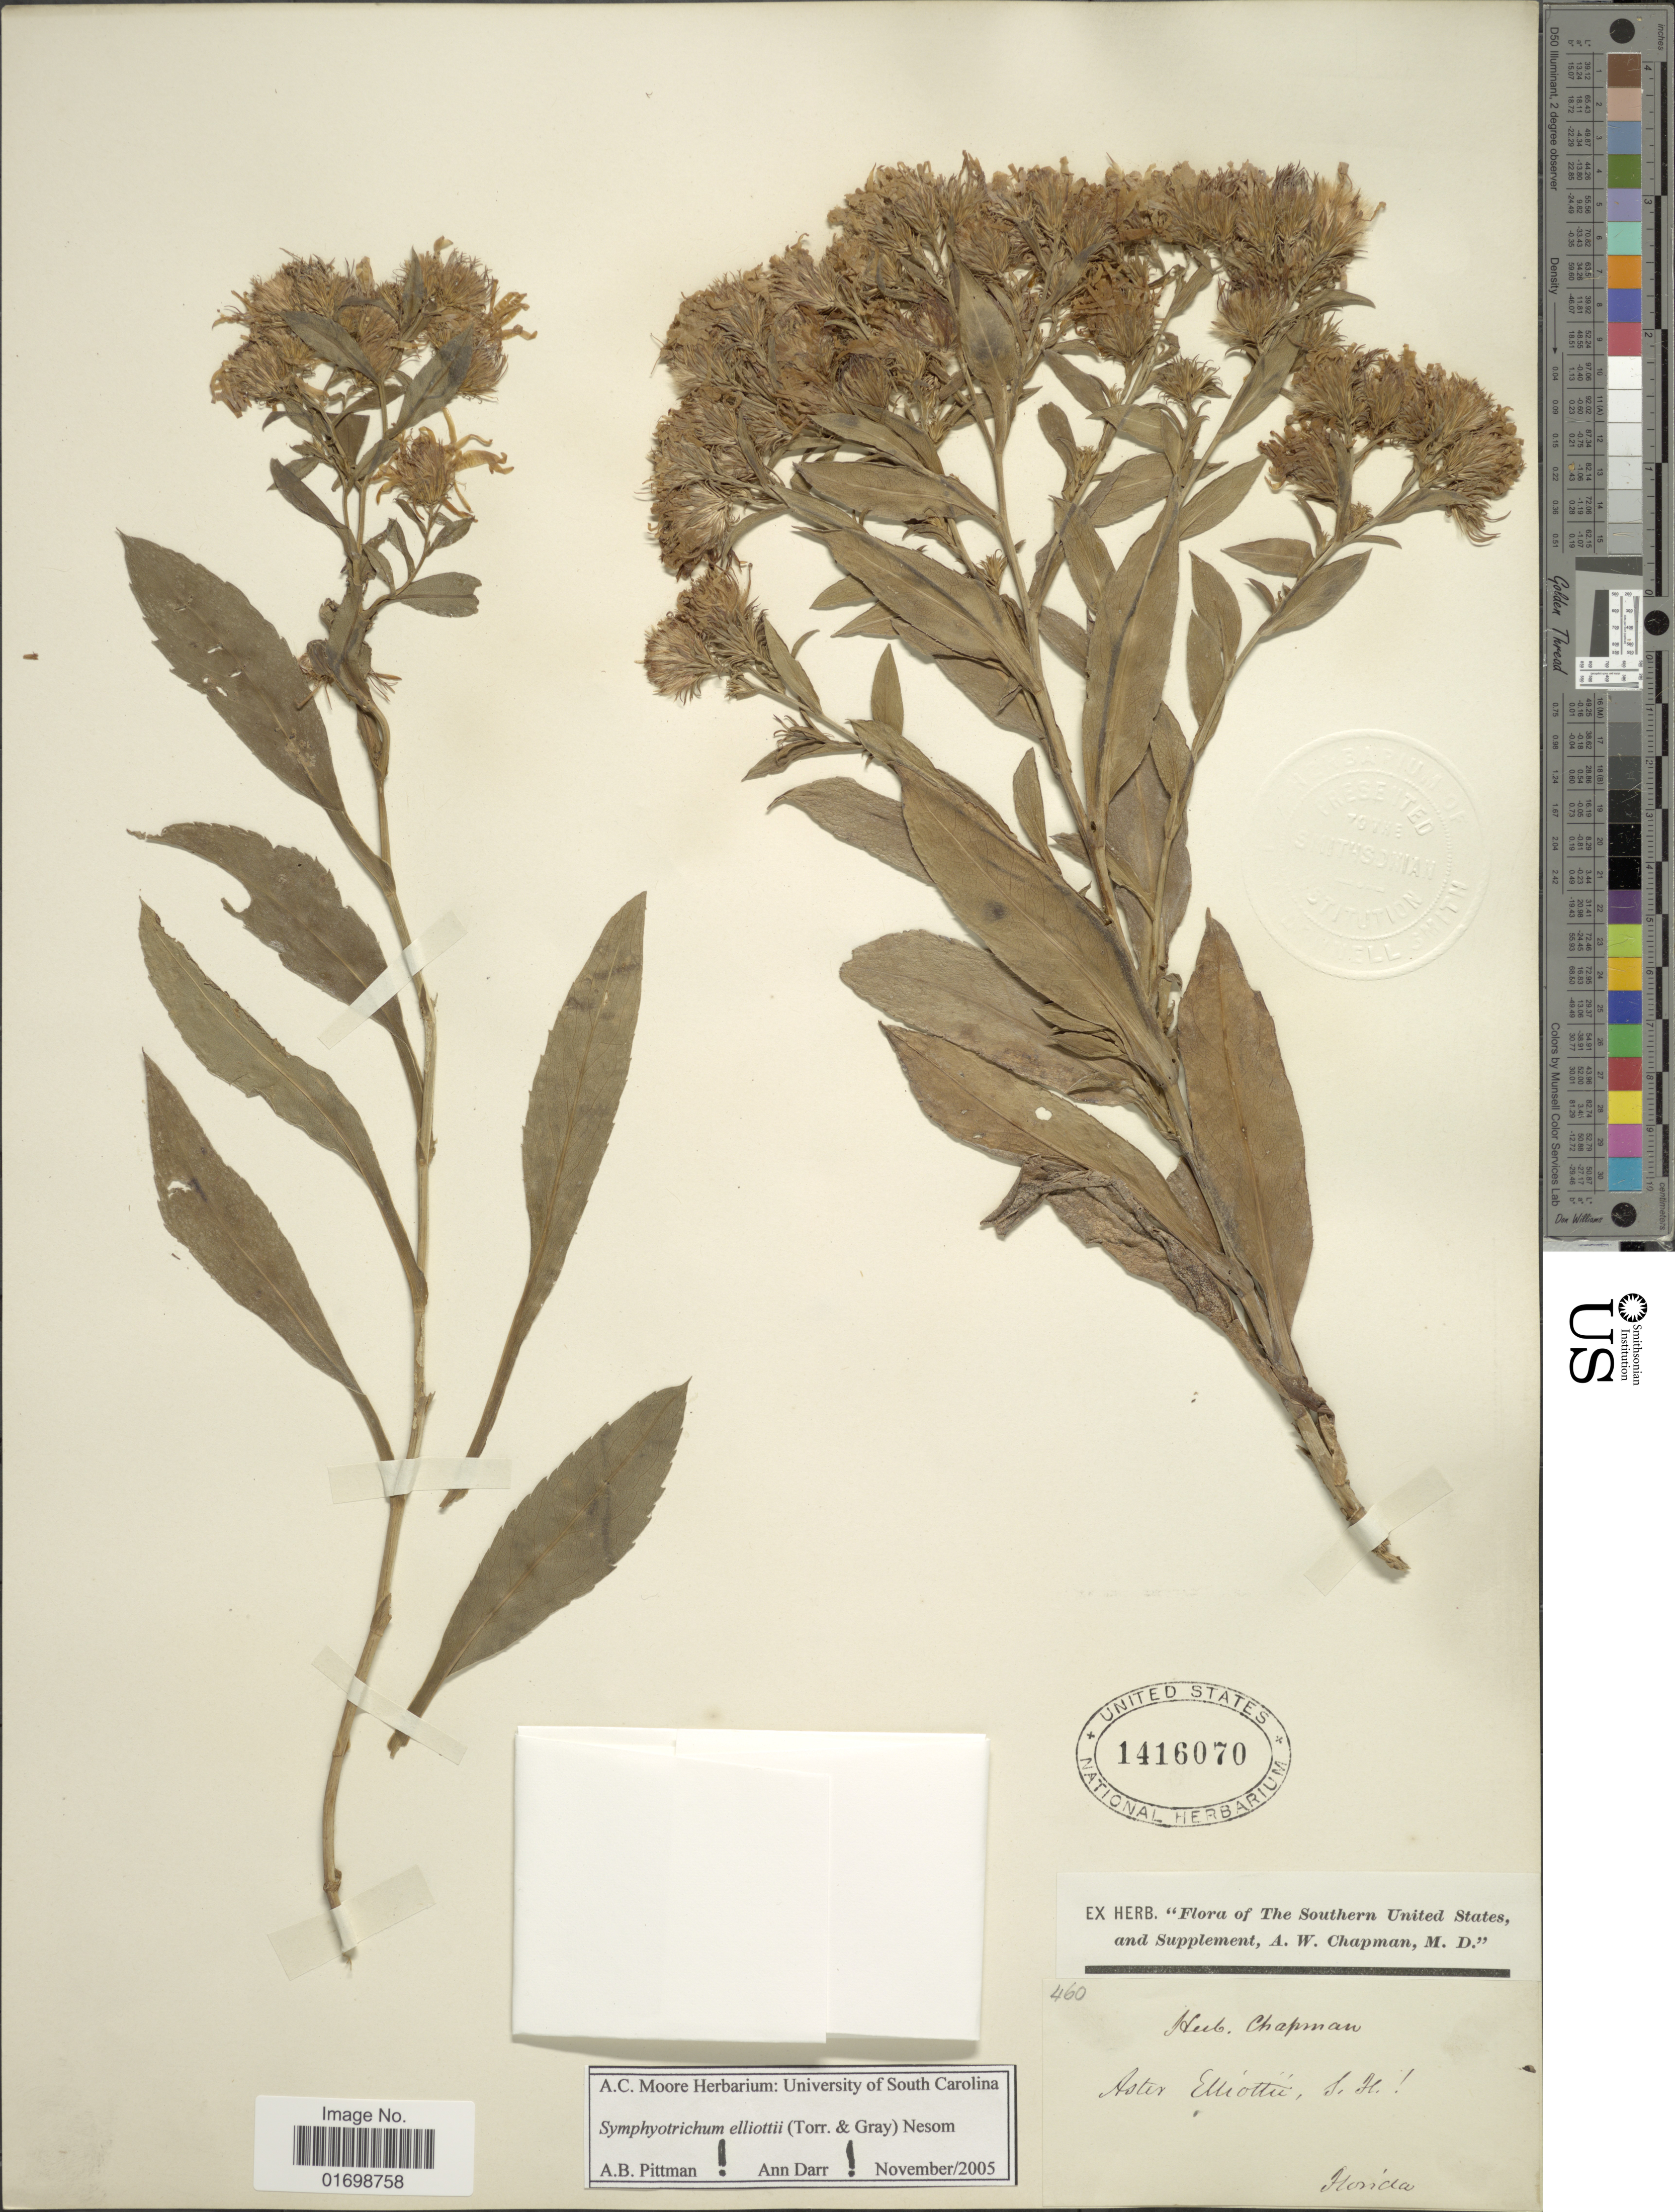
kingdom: Plantae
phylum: Tracheophyta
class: Magnoliopsida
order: Asterales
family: Asteraceae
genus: Symphyotrichum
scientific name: Symphyotrichum elliottii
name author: (Torr. & A. Gray) G.L. Nesom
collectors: A. W. Chapman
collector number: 460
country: United States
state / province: Florida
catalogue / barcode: US 1416070